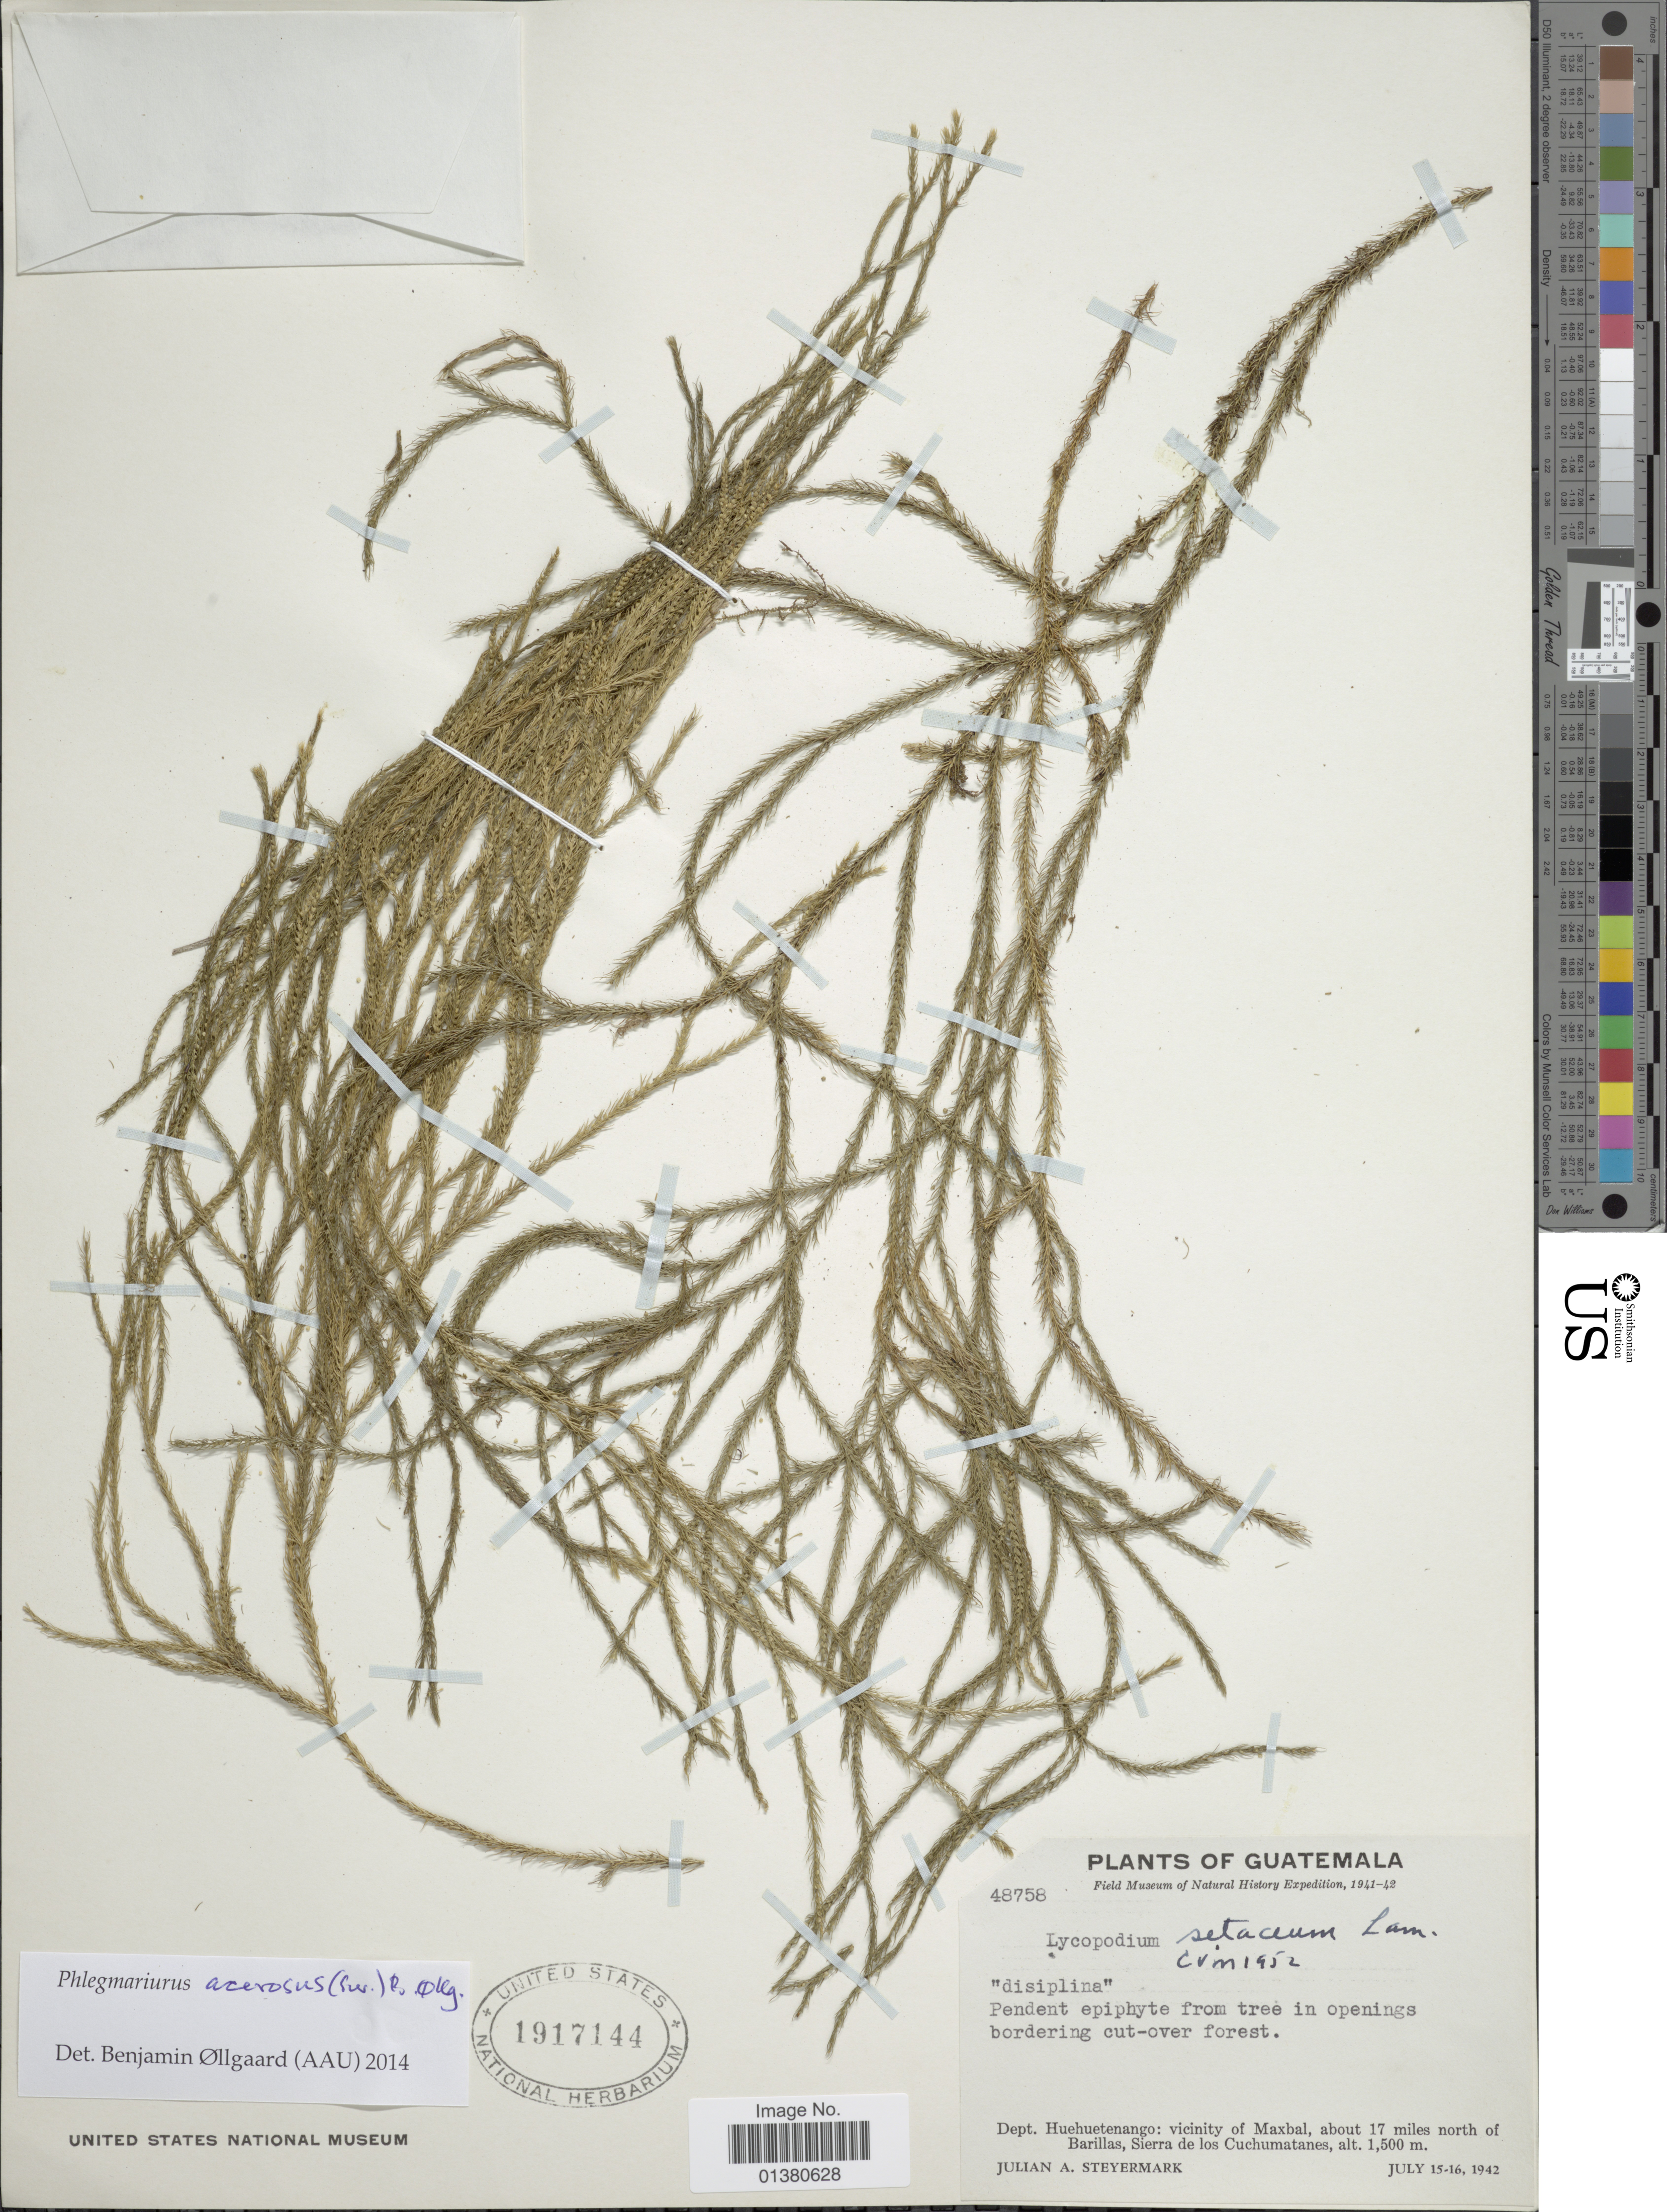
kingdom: Plantae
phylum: Tracheophyta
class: Lycopodiopsida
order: Lycopodiales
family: Lycopodiaceae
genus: Phlegmariurus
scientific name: Phlegmariurus acerosus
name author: (Sw.) B. Øllg.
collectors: J. Steyermark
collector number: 48758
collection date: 1942-07-15/1942-07-16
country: Guatemala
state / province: Huehuetenango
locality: Dept. Huehuetenango: vicinity of Maxbal, about 17 miles north of Barillas, Sierra de los Cuchumatanes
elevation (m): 1500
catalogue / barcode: US 1917144